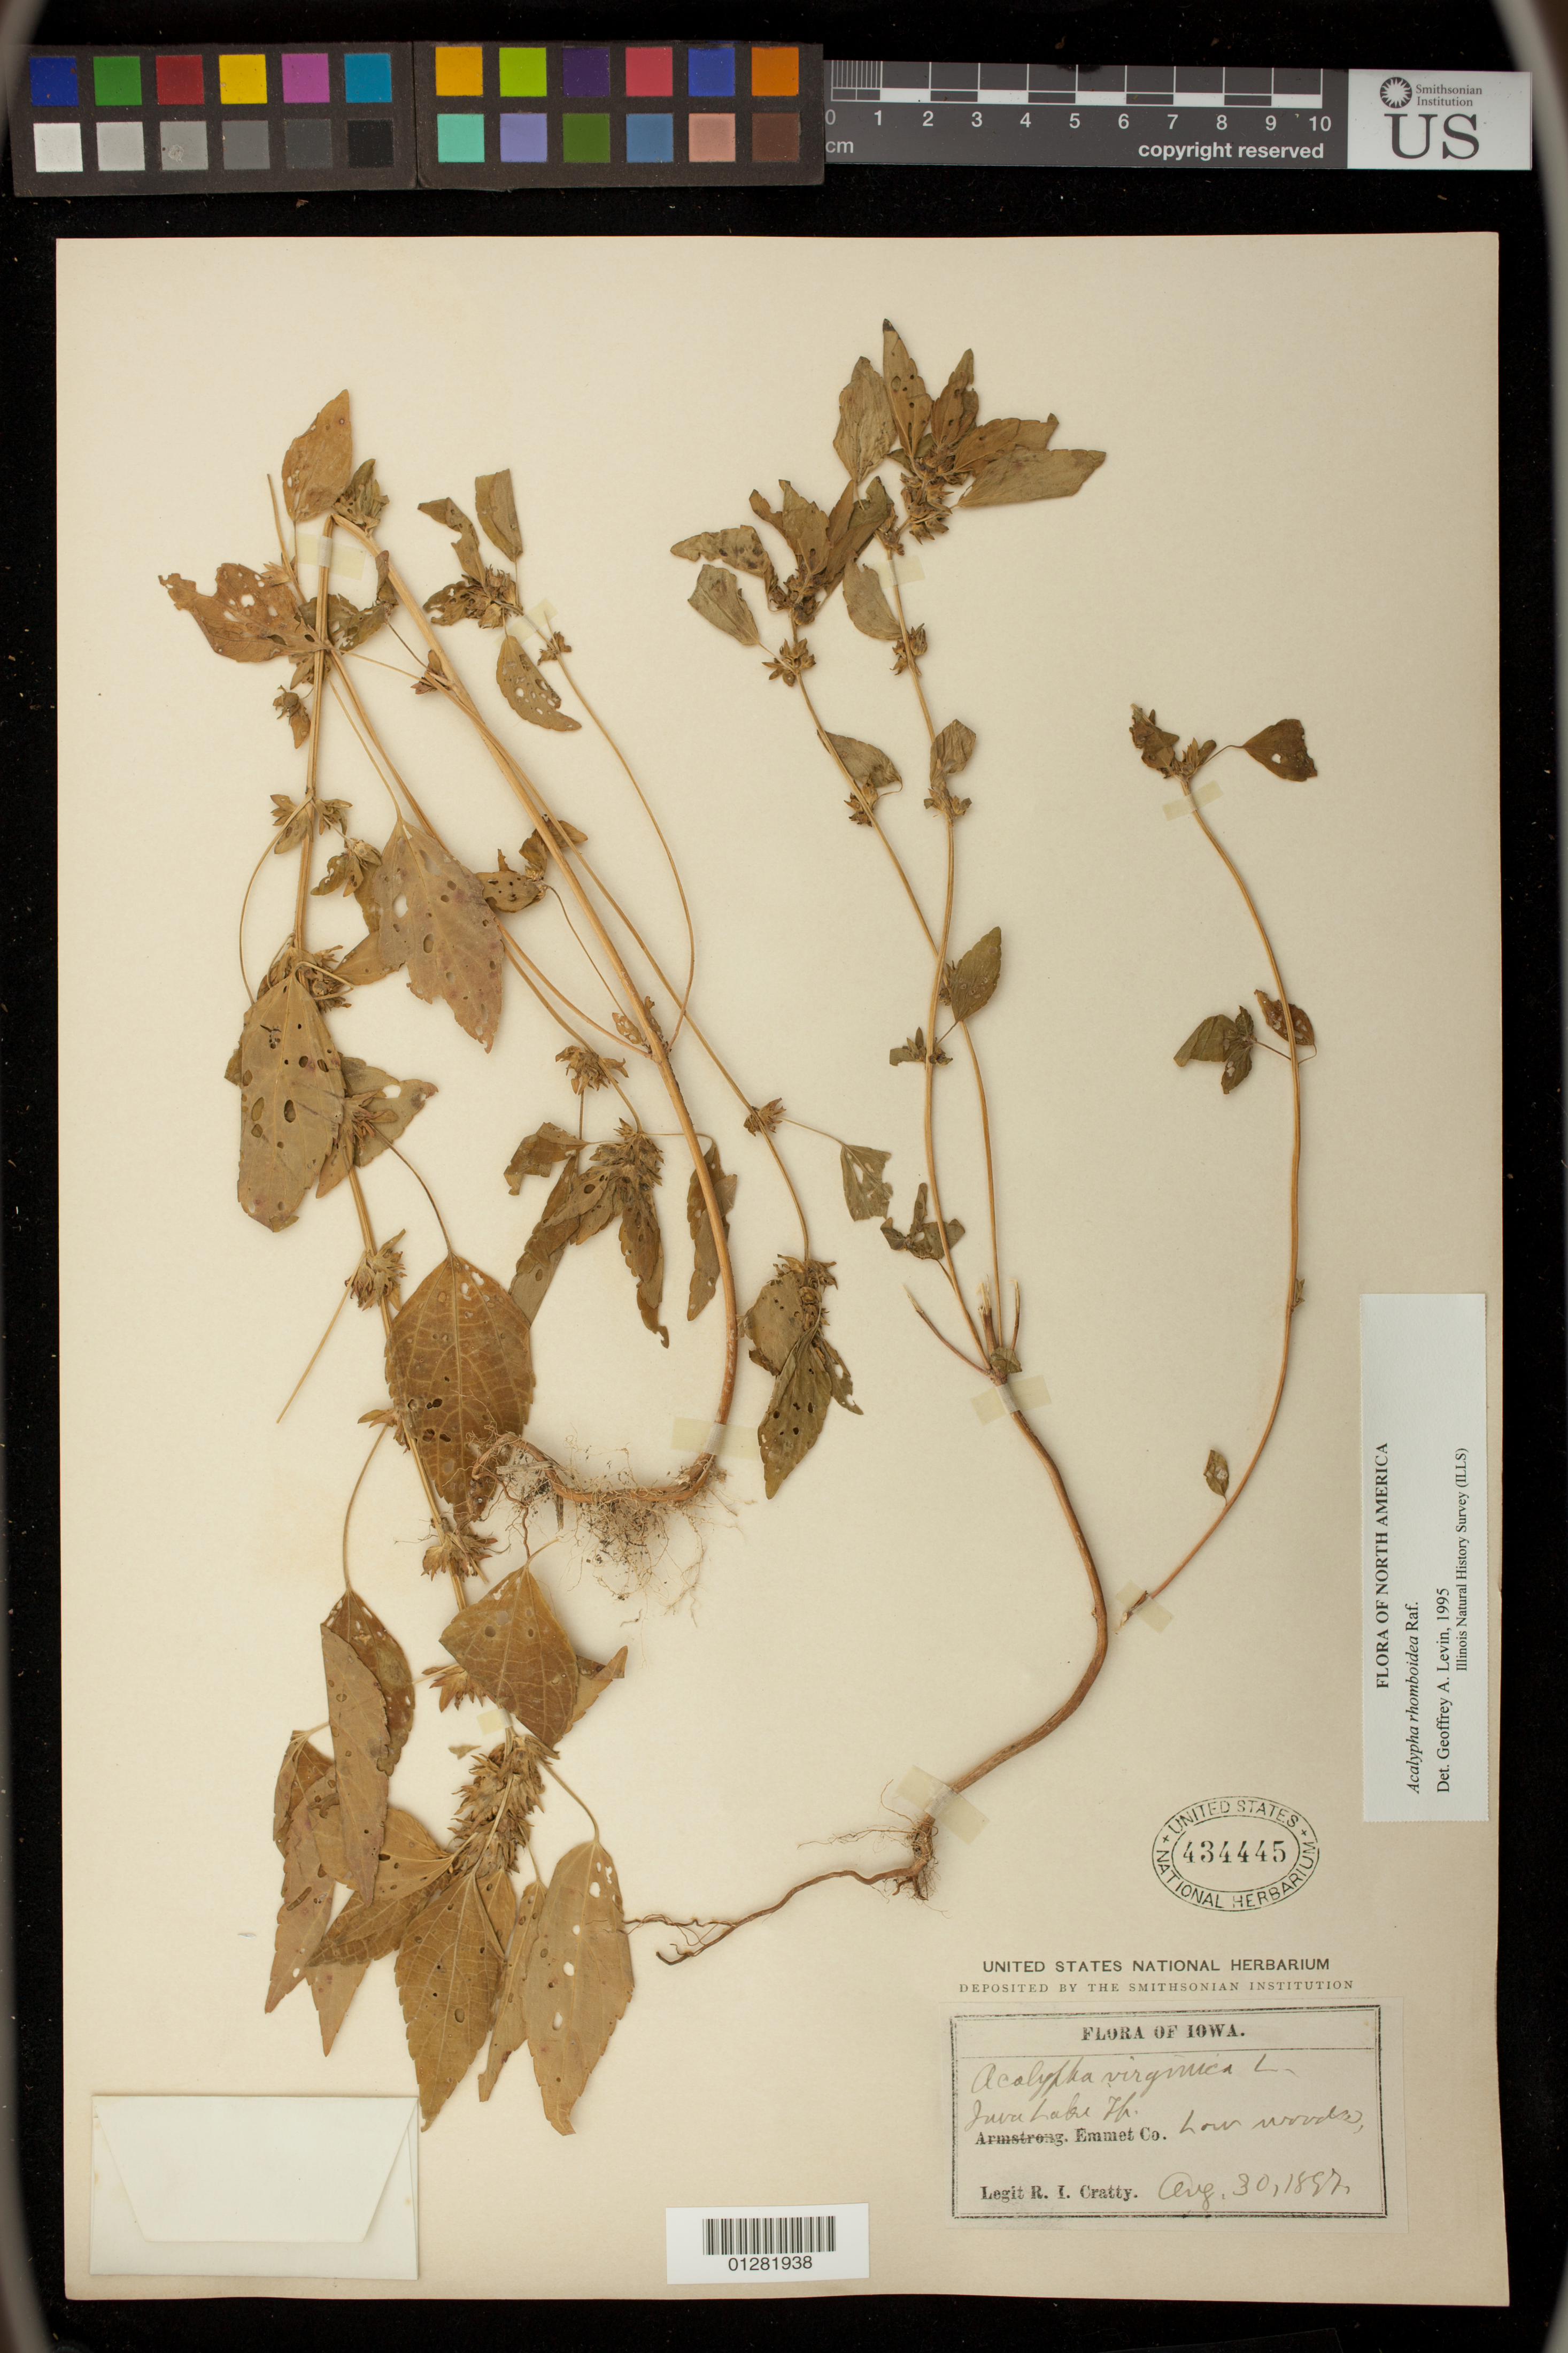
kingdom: Plantae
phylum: Tracheophyta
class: Magnoliopsida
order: Malpighiales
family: Euphorbiaceae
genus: Acalypha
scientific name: Acalypha rhomboidea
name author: Raf.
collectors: R. Cratty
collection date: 1897-08-30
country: United States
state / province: Iowa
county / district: Emmet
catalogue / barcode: US 434445